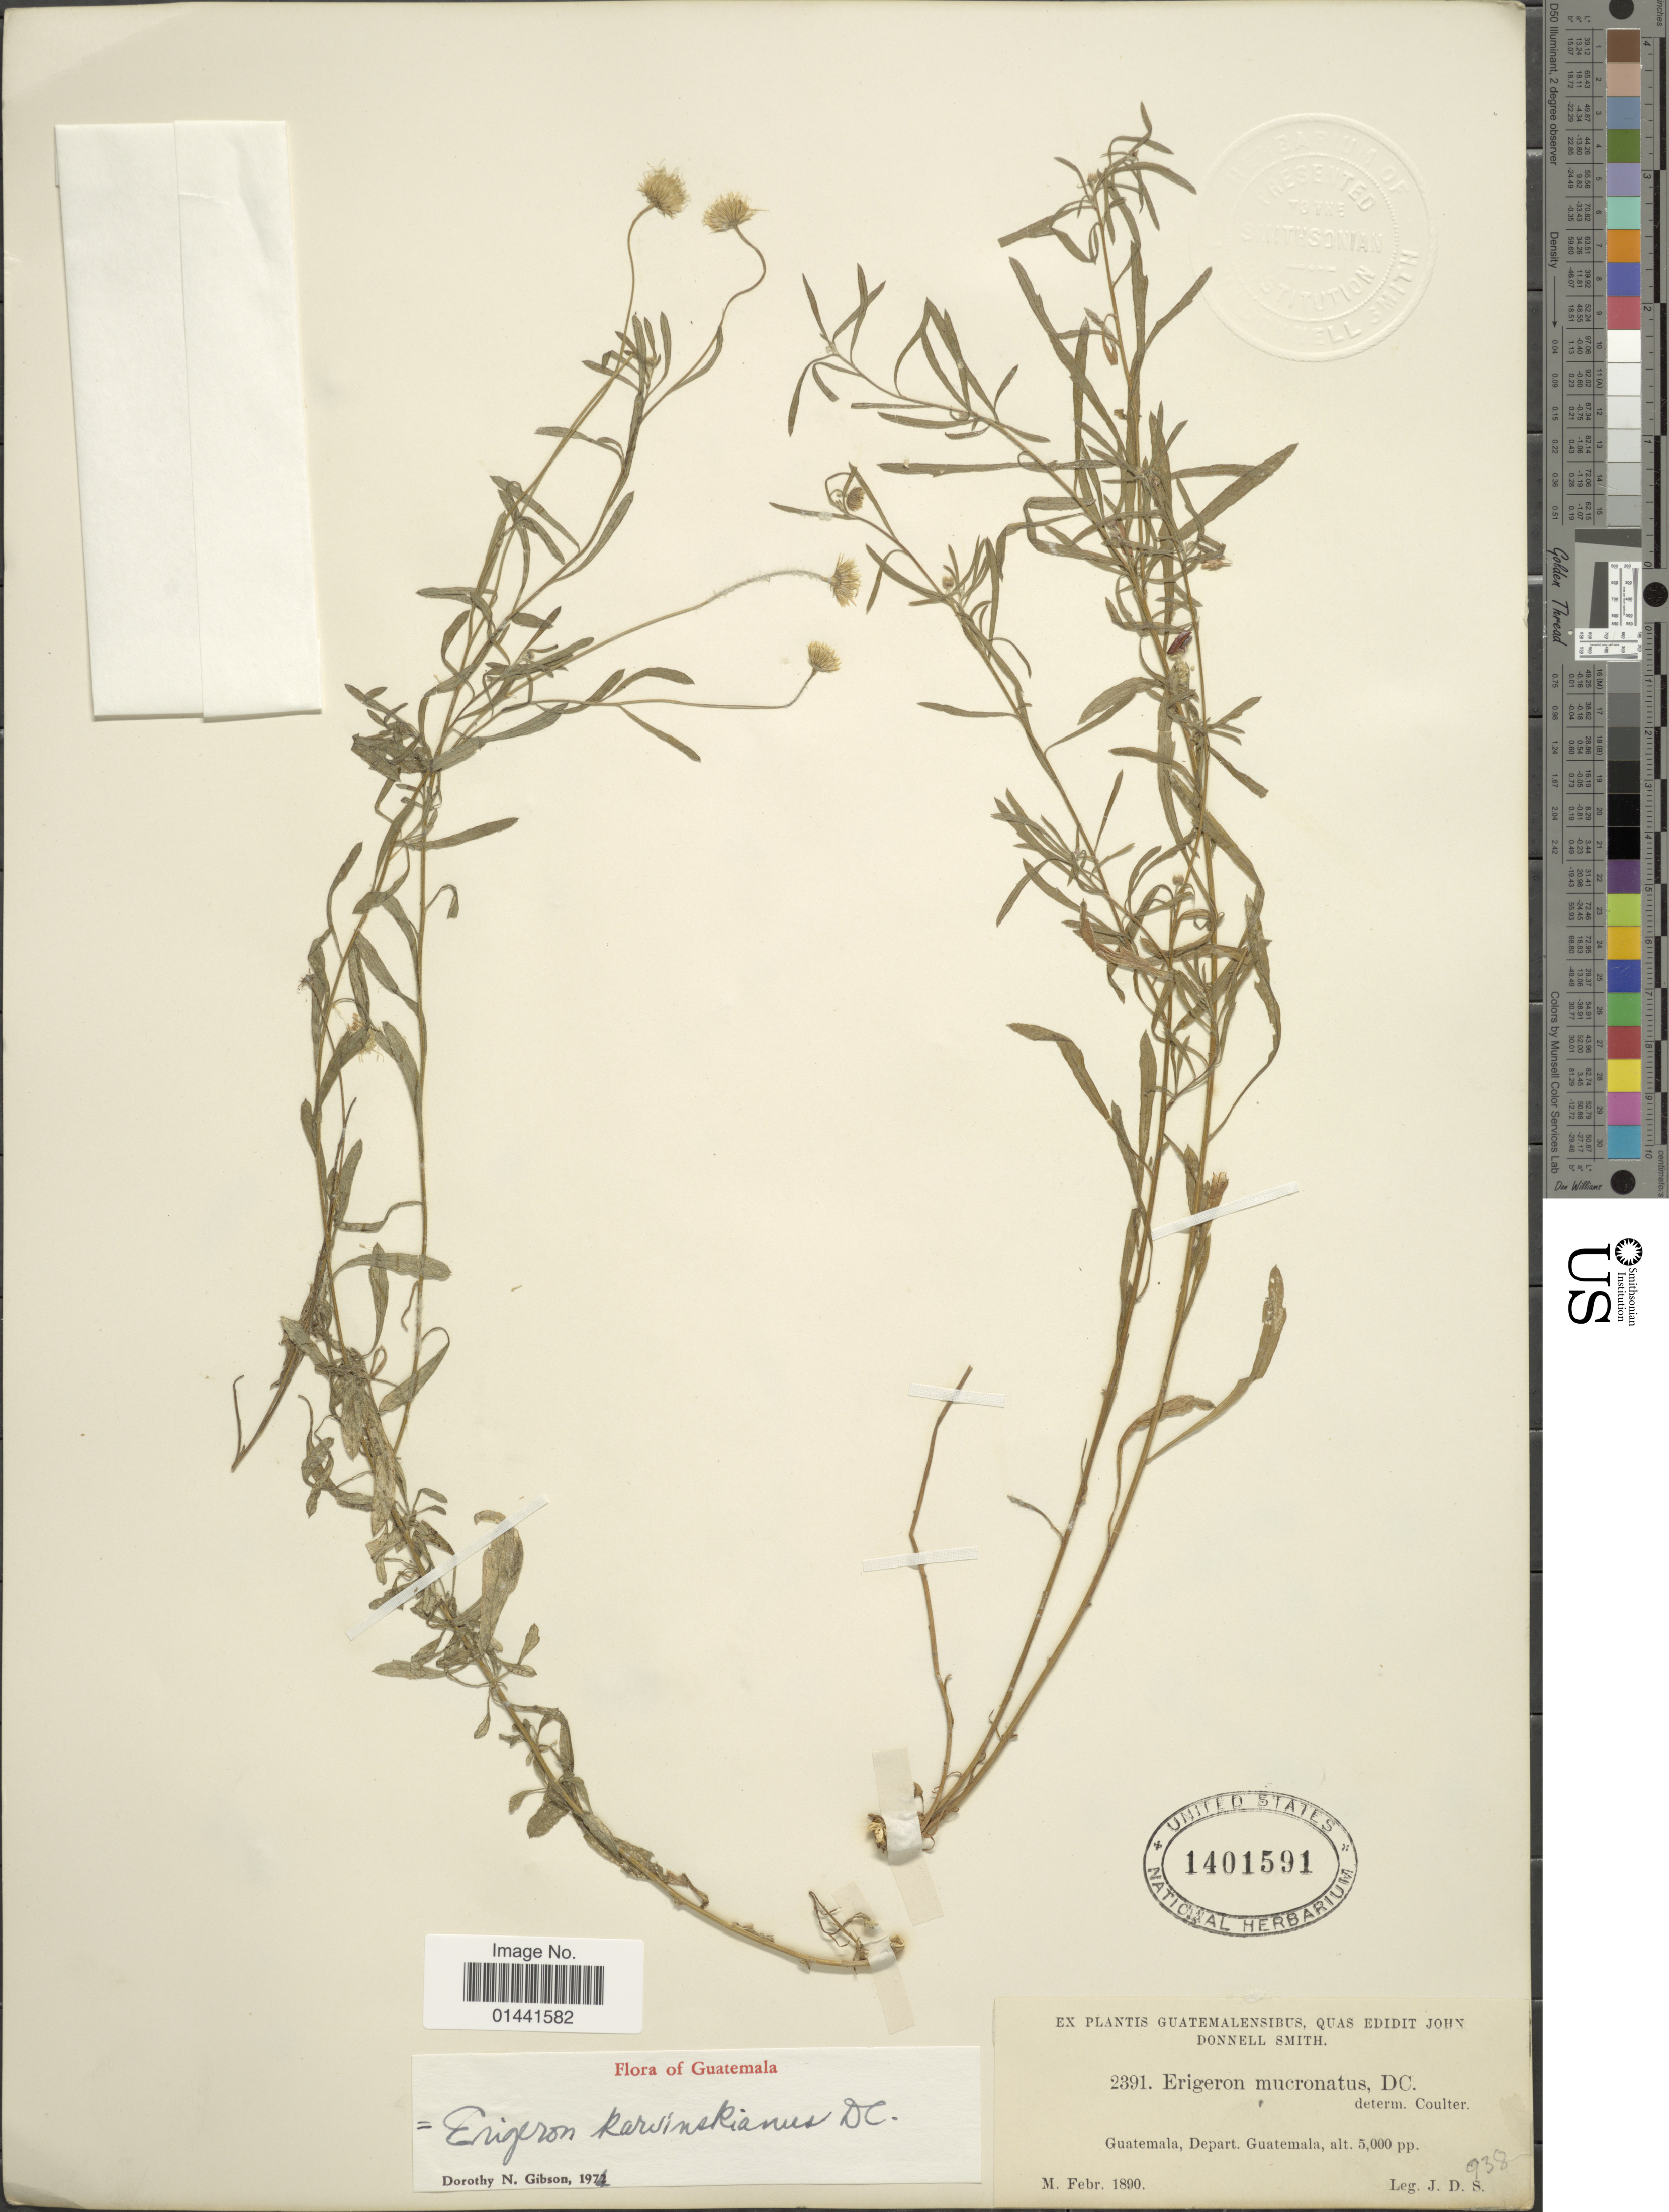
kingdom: Plantae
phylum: Tracheophyta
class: Magnoliopsida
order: Asterales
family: Asteraceae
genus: Erigeron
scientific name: Erigeron karvinskianus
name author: DC.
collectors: J. Donnell Smith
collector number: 2391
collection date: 1890-02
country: Guatemala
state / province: Guatemala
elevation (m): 1524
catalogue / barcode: US 1401591